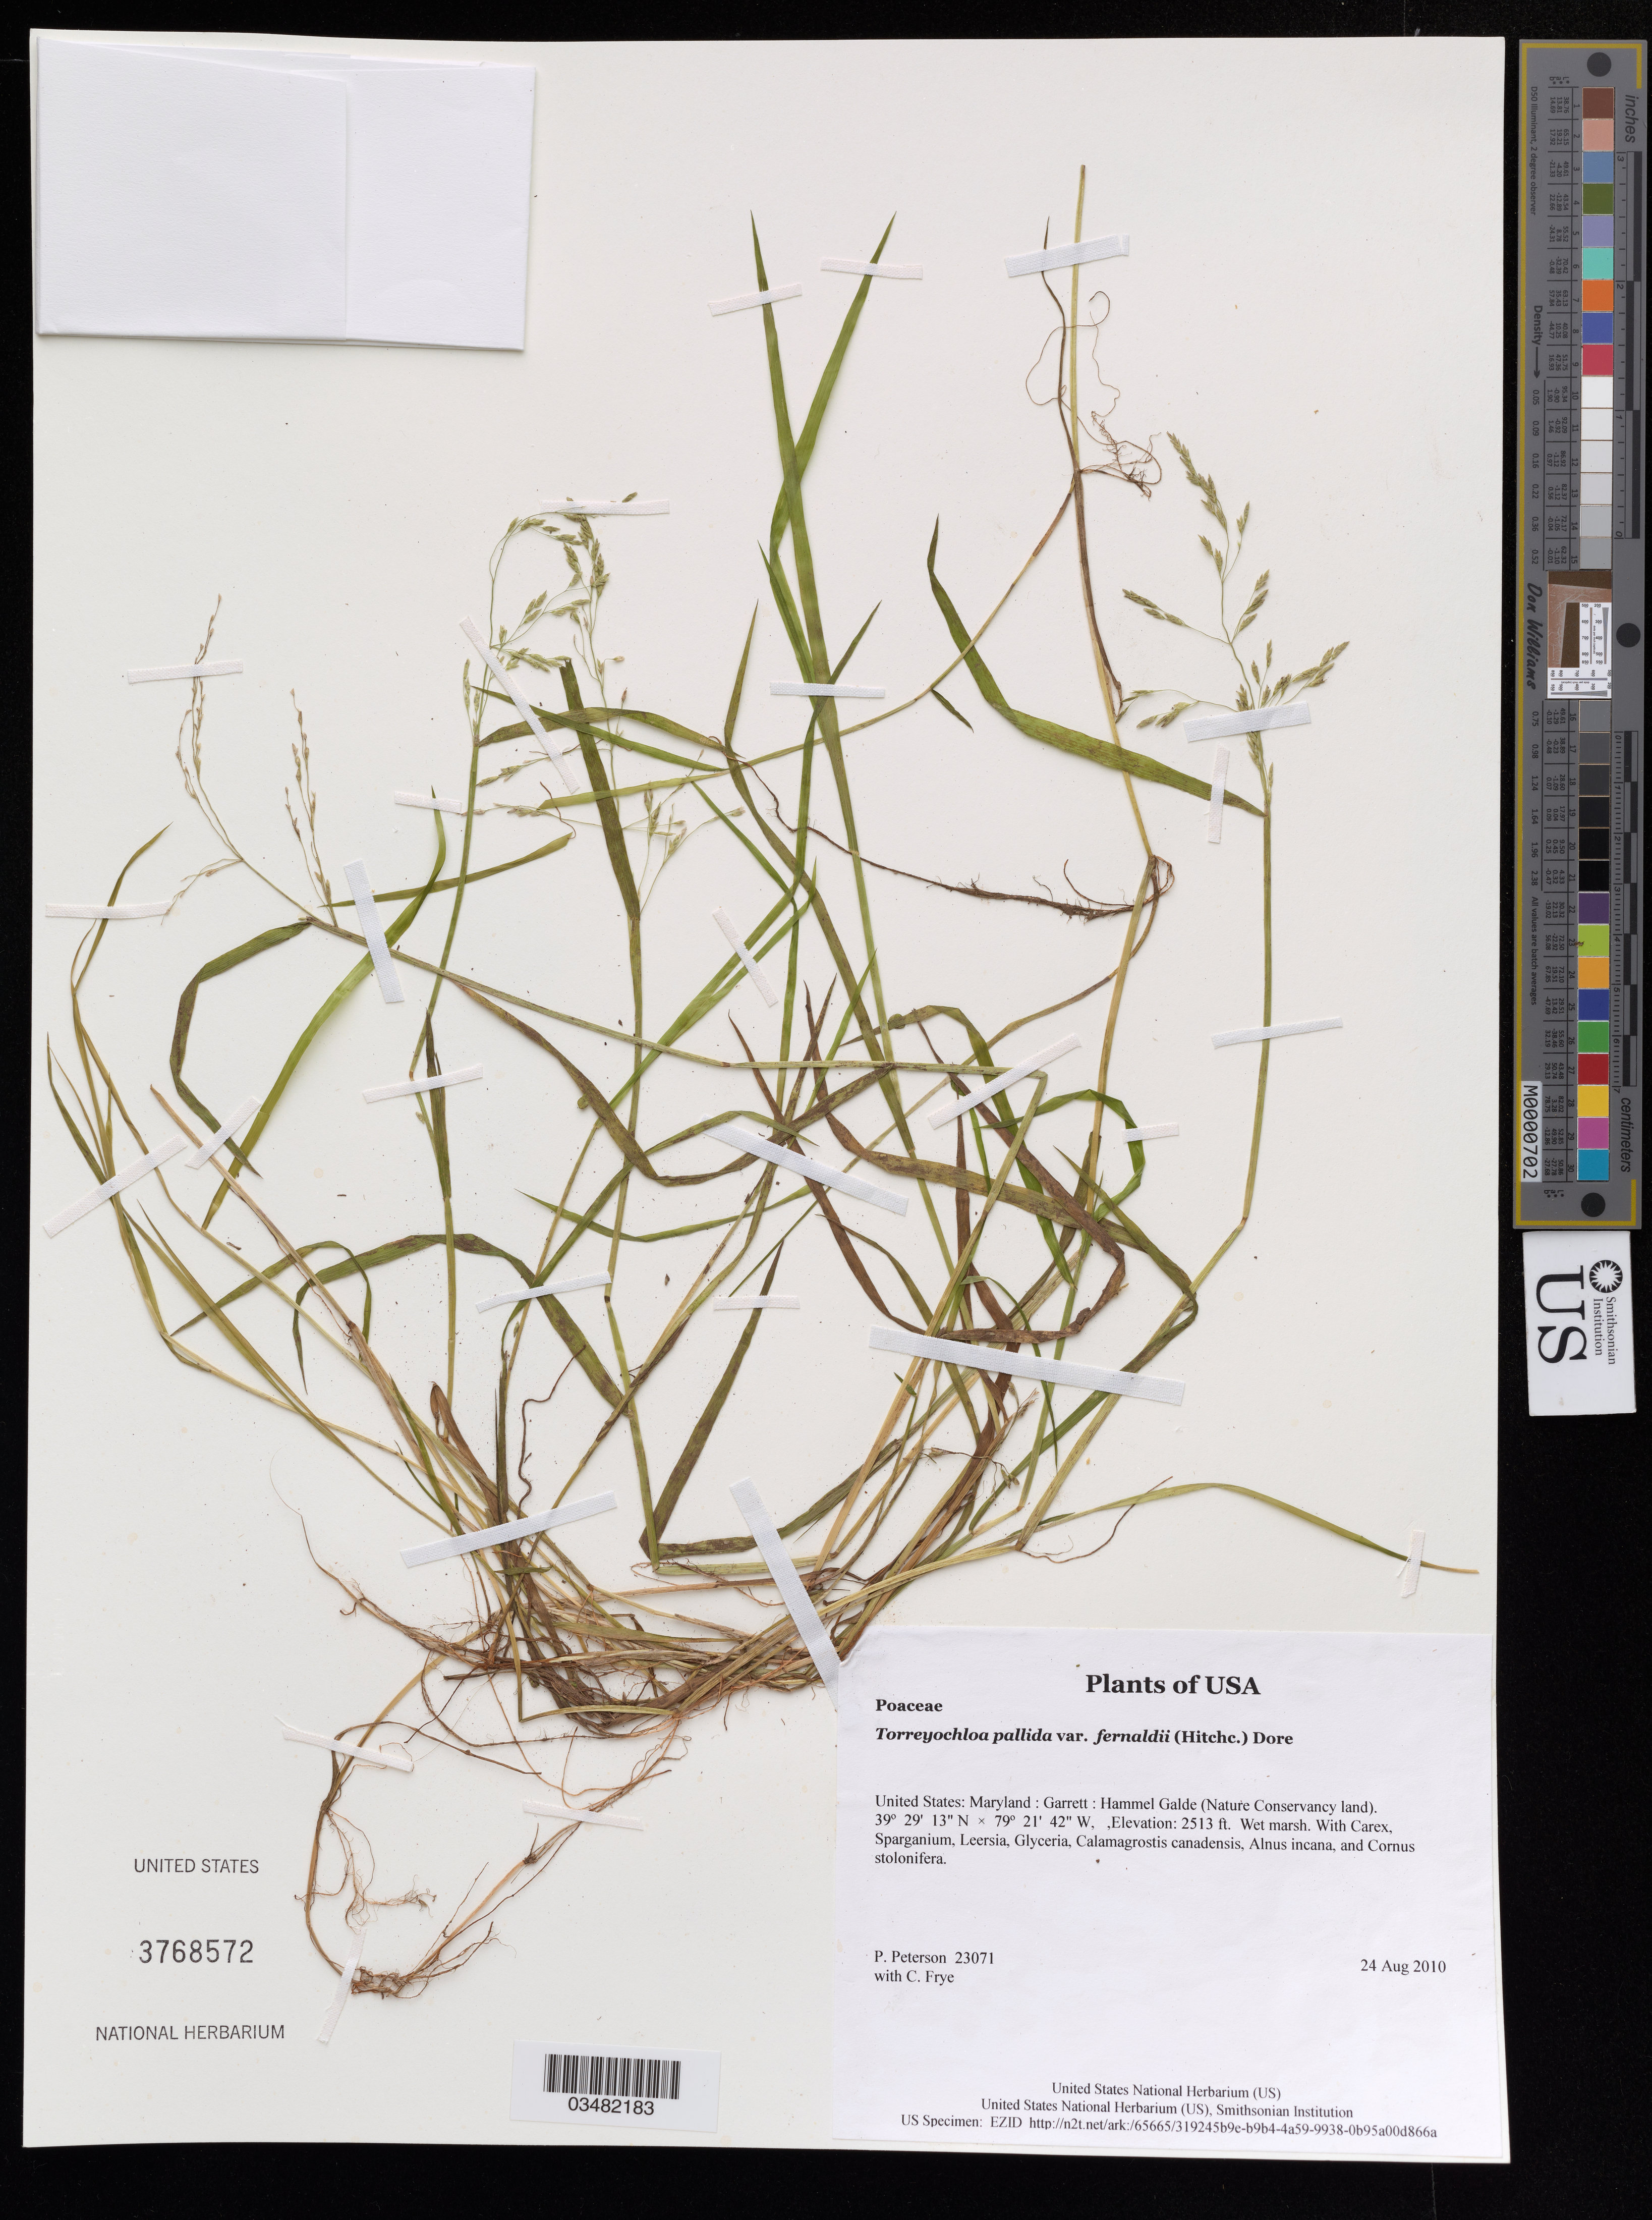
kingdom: Plantae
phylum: Tracheophyta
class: Liliopsida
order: Poales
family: Poaceae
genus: Torreyochloa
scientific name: Torreyochloa pallida var. fernaldii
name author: (Hitchc.) Dore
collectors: P. M. Peterson & C. Frye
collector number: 23071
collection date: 2010-08-24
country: United States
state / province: Maryland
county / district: Garrett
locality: Hammel Glade (Nature Conservancy land).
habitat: Wet marsh.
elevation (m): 766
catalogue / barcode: US 3768572